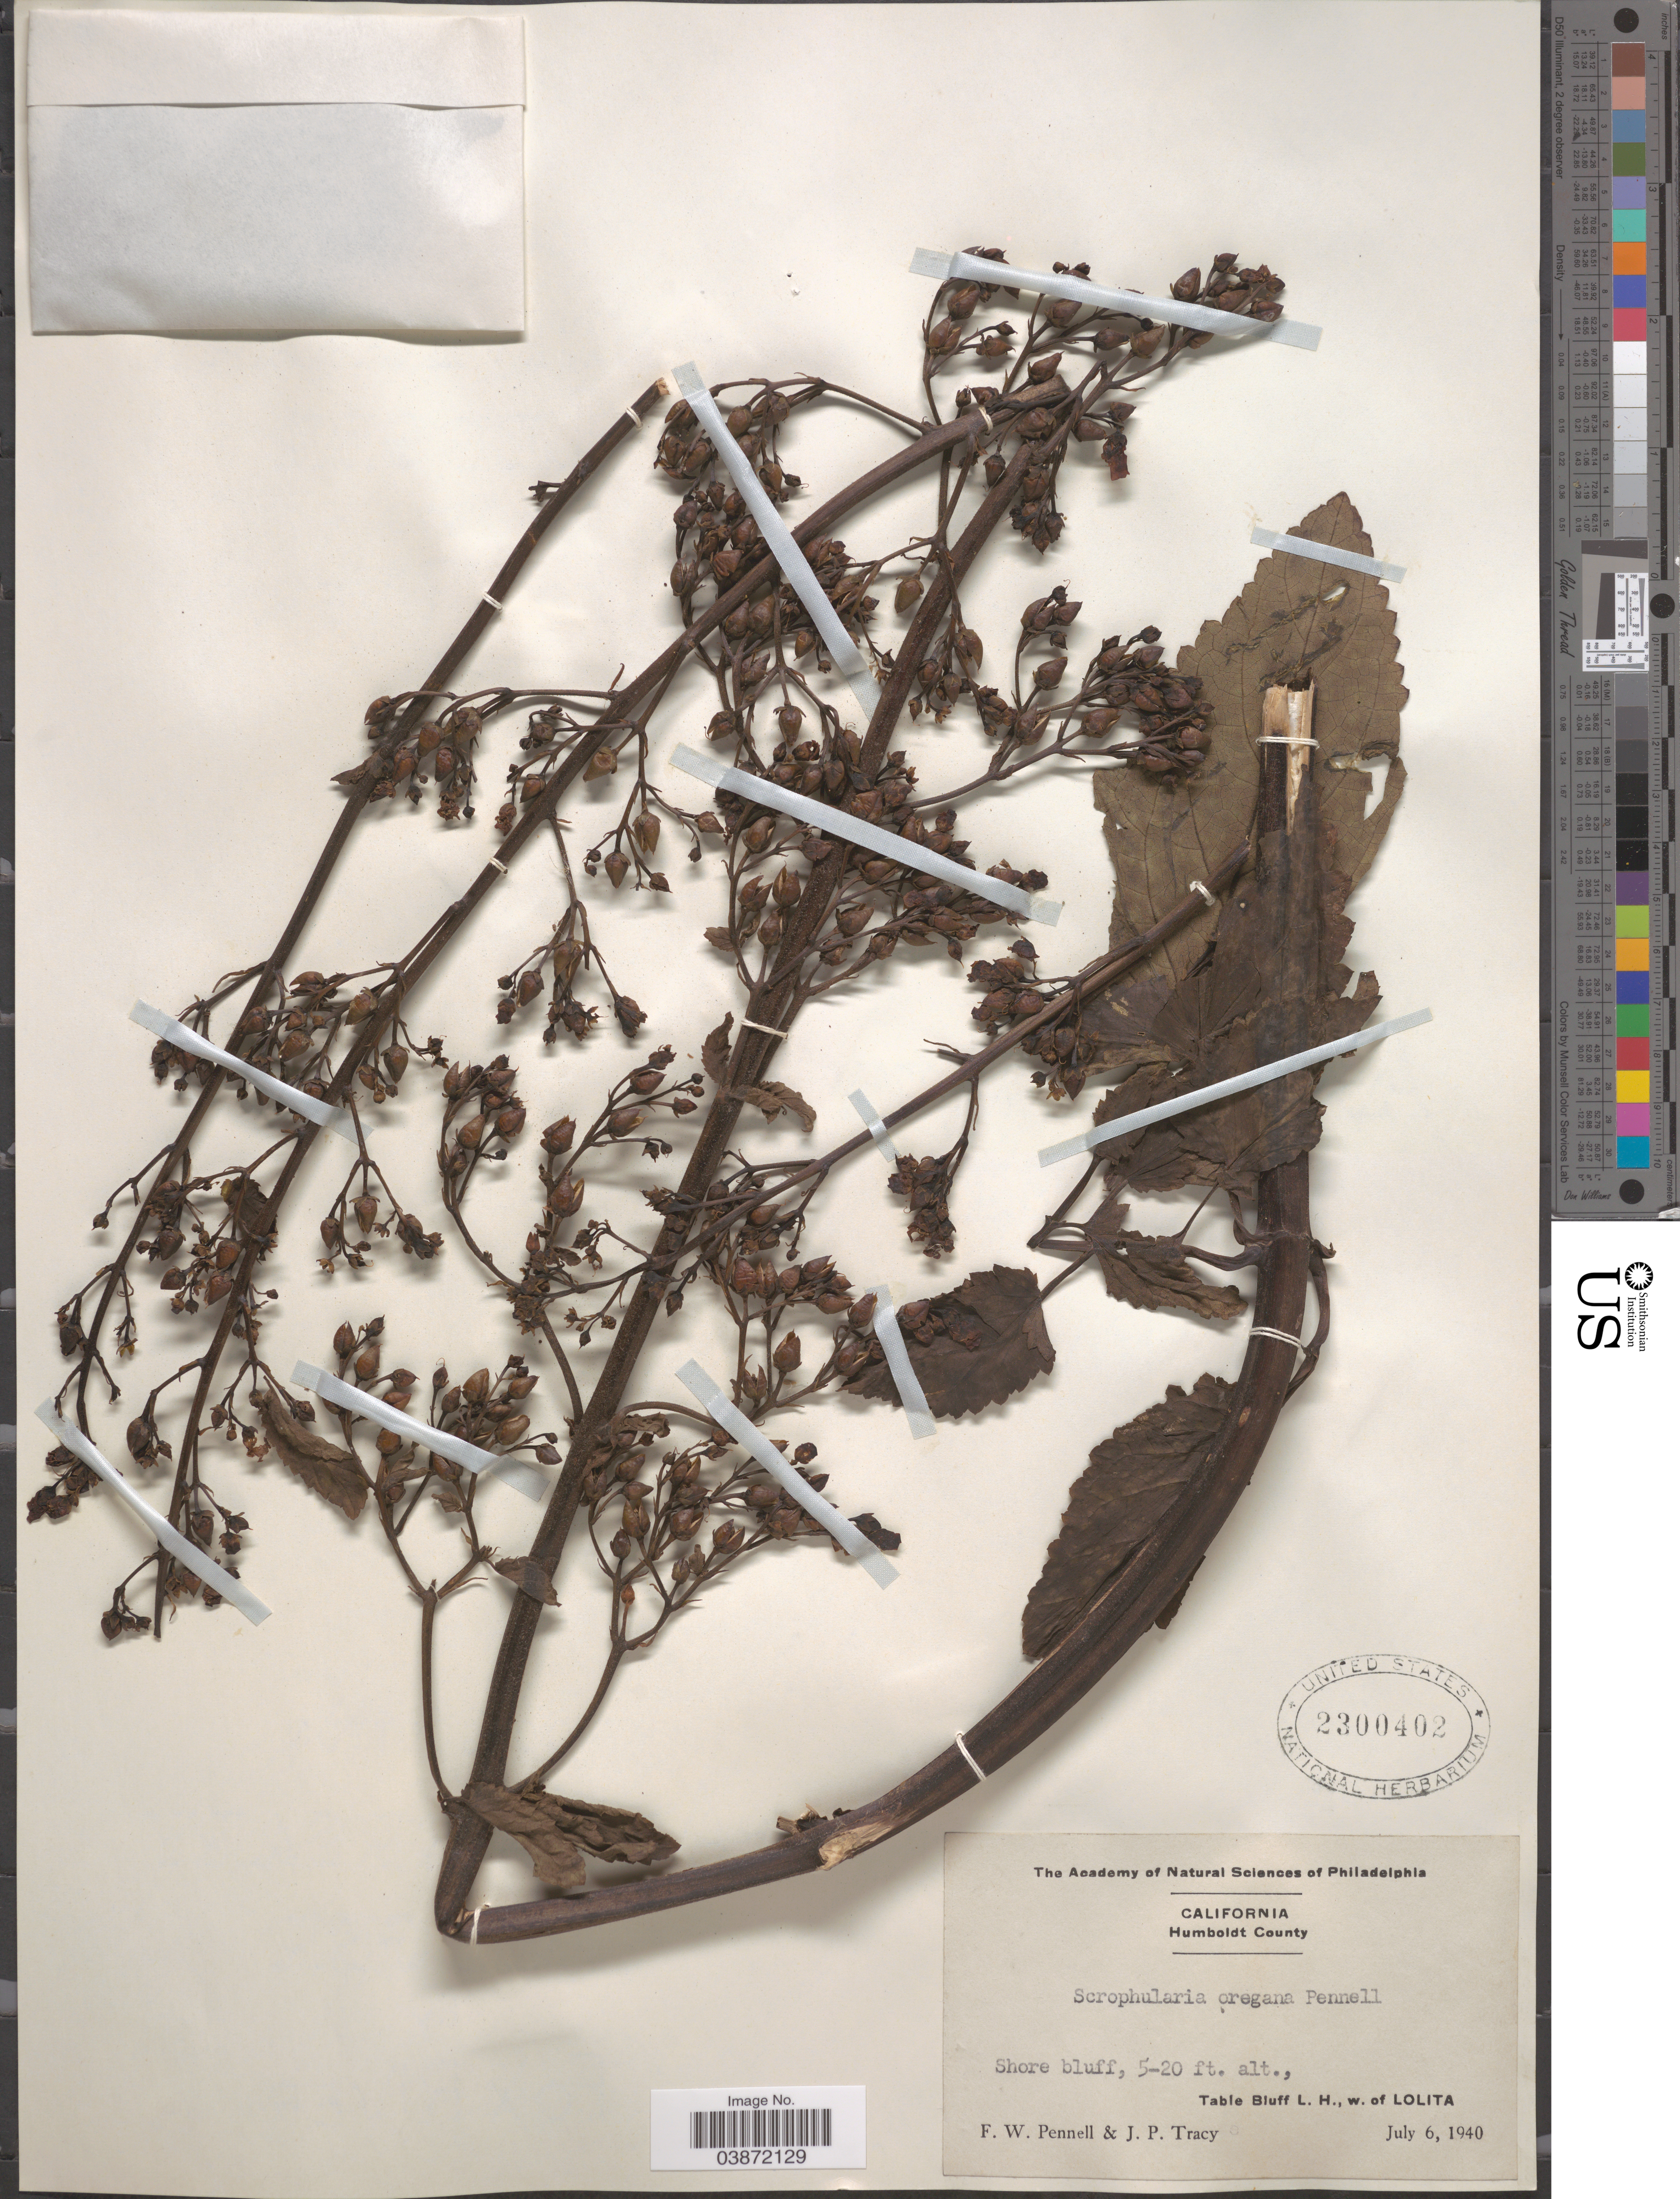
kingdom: Plantae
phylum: Tracheophyta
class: Magnoliopsida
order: Lamiales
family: Scrophulariaceae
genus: Scrophularia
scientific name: Scrophularia oregana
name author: Pennell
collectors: F. W. Pennell & J. Tracy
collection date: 1940-07-06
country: United States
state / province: California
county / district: Humboldt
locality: Humboldt County. Shore bluff, Table Bluff L. H., w. of Lolita.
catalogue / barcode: US 2300402